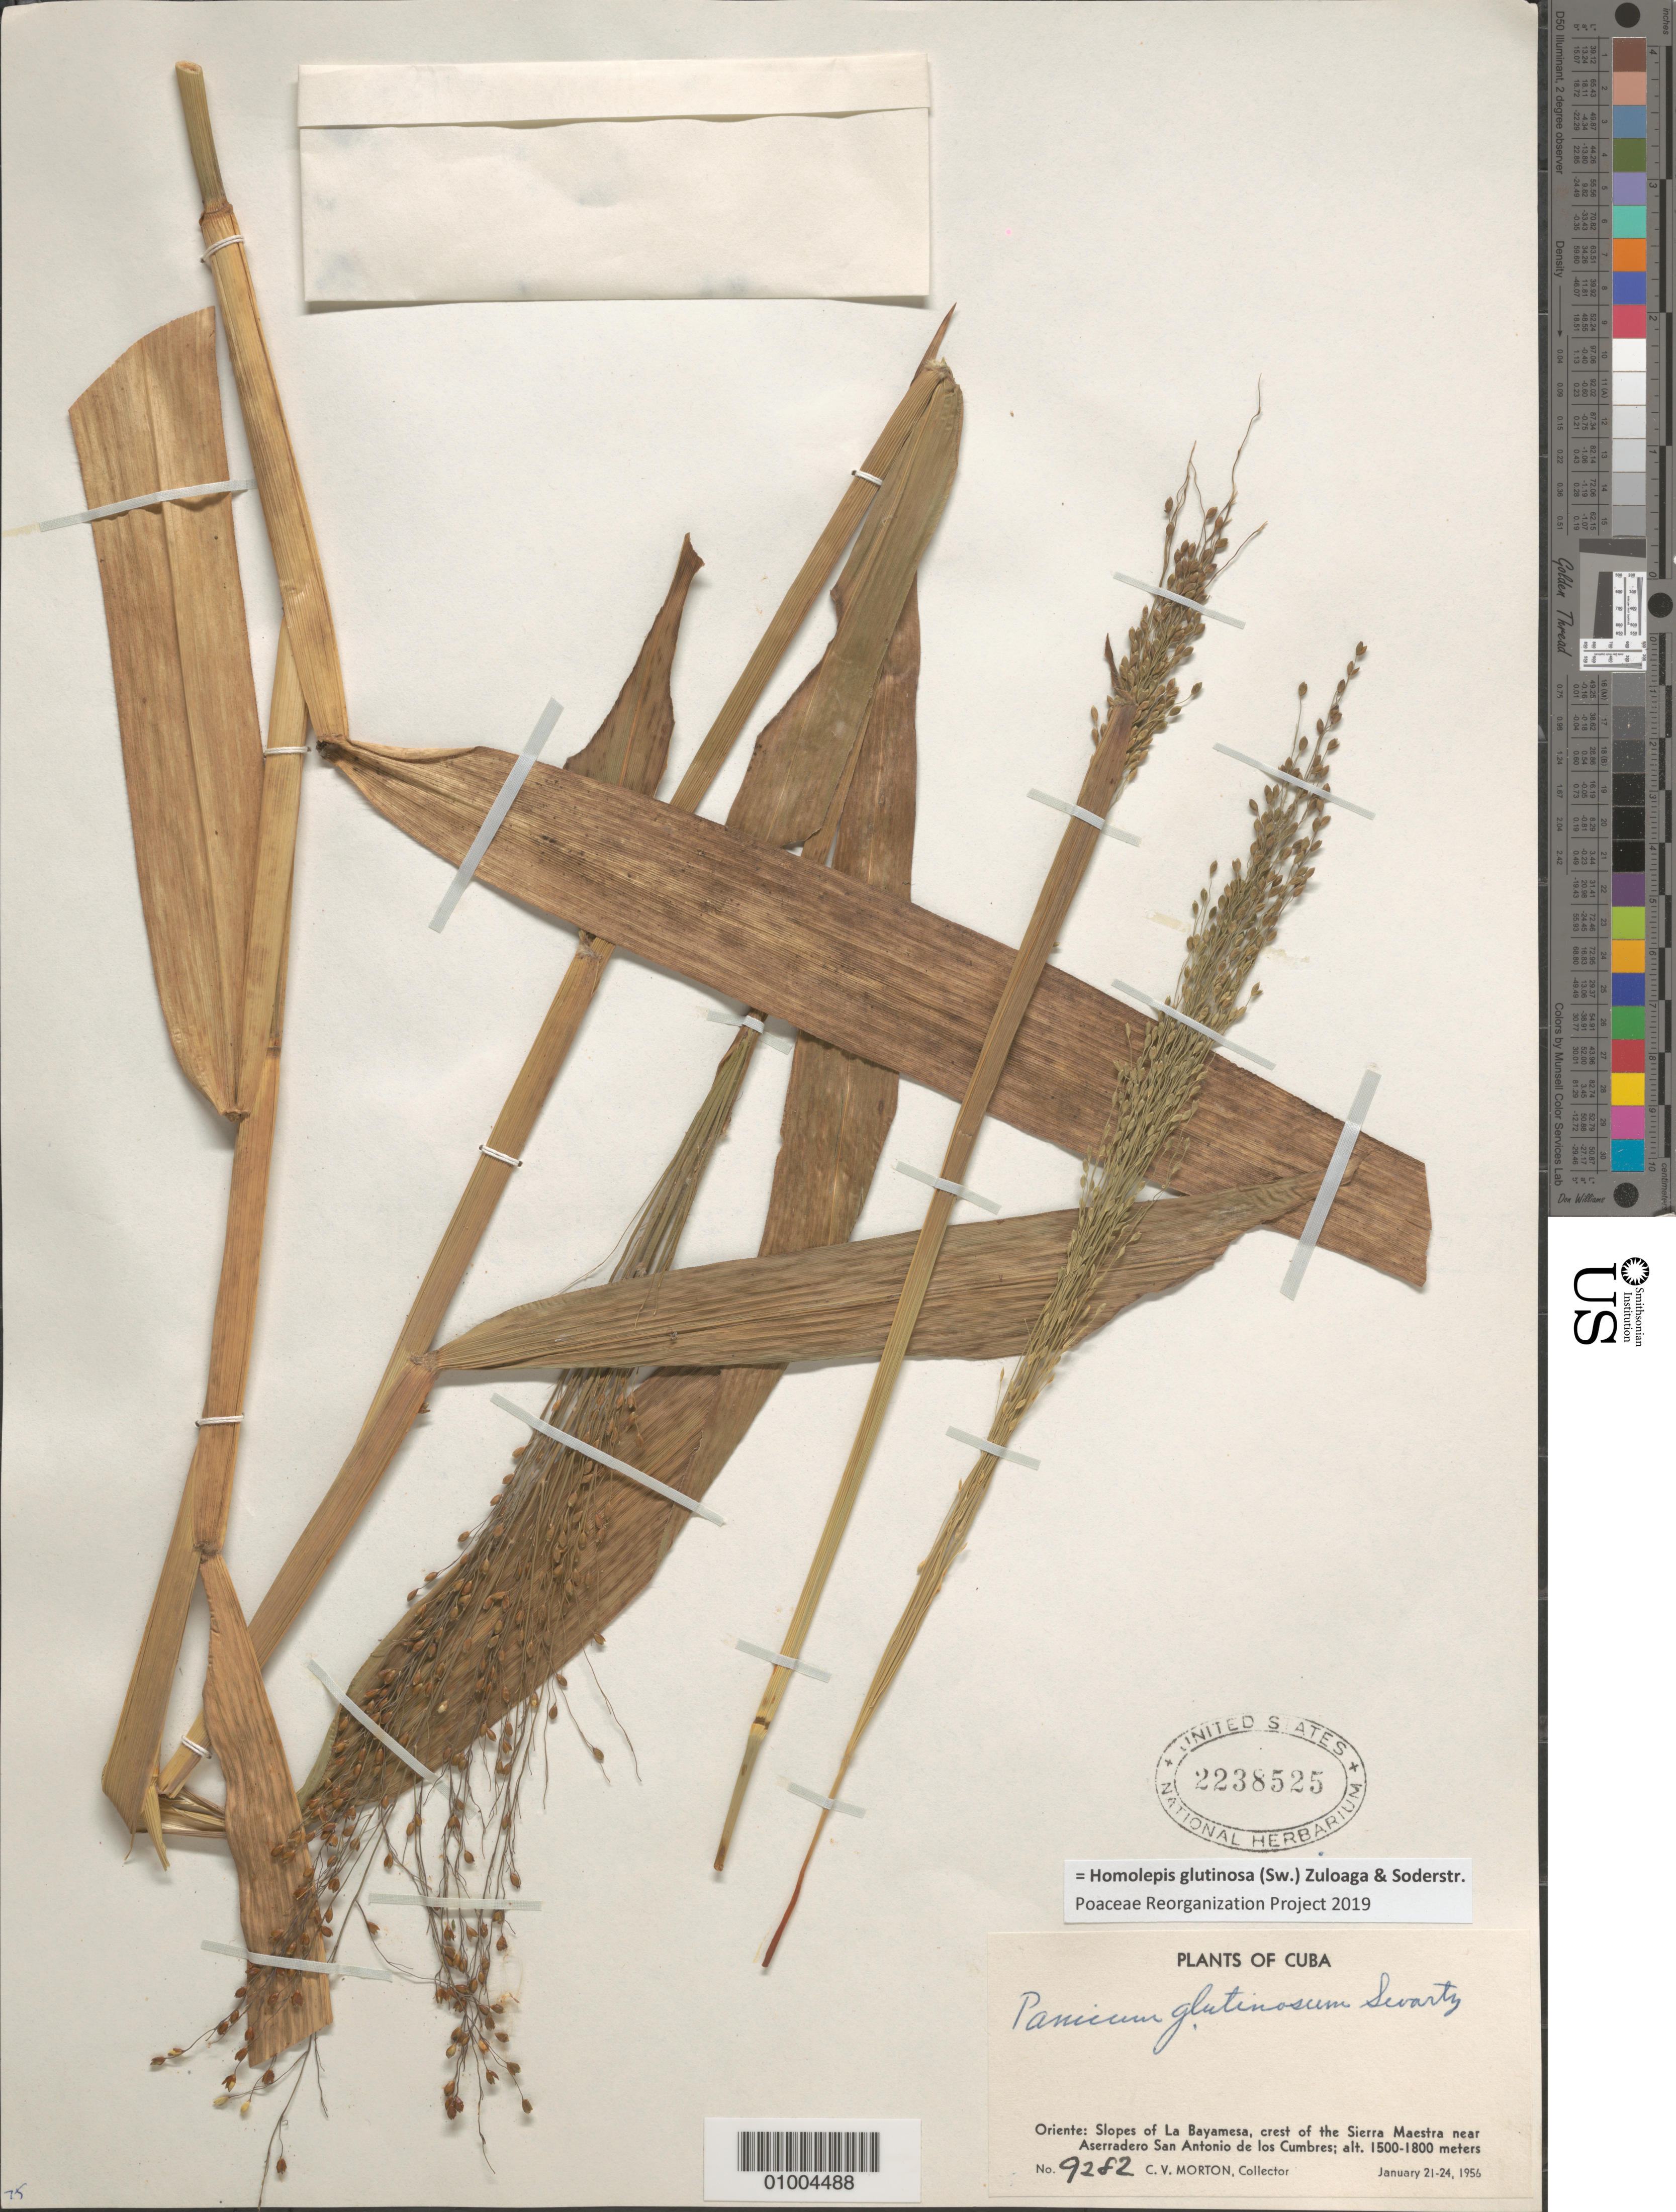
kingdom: Plantae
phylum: Tracheophyta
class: Liliopsida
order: Poales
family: Poaceae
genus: Homolepis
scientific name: Homolepis glutinosa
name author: (Sw.) Zuloaga & Soderstr.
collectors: C. V. Morton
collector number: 9282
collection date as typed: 21 Jan 1956 to 24 Jan 1956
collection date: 1956-01-21/1956-01-24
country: Cuba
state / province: Oriente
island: Cuba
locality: Slopes of La Bayamesa, crest of the Sierra Maestra near Aserradero San Antonio de los Cumbres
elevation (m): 1500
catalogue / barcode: US 2238525